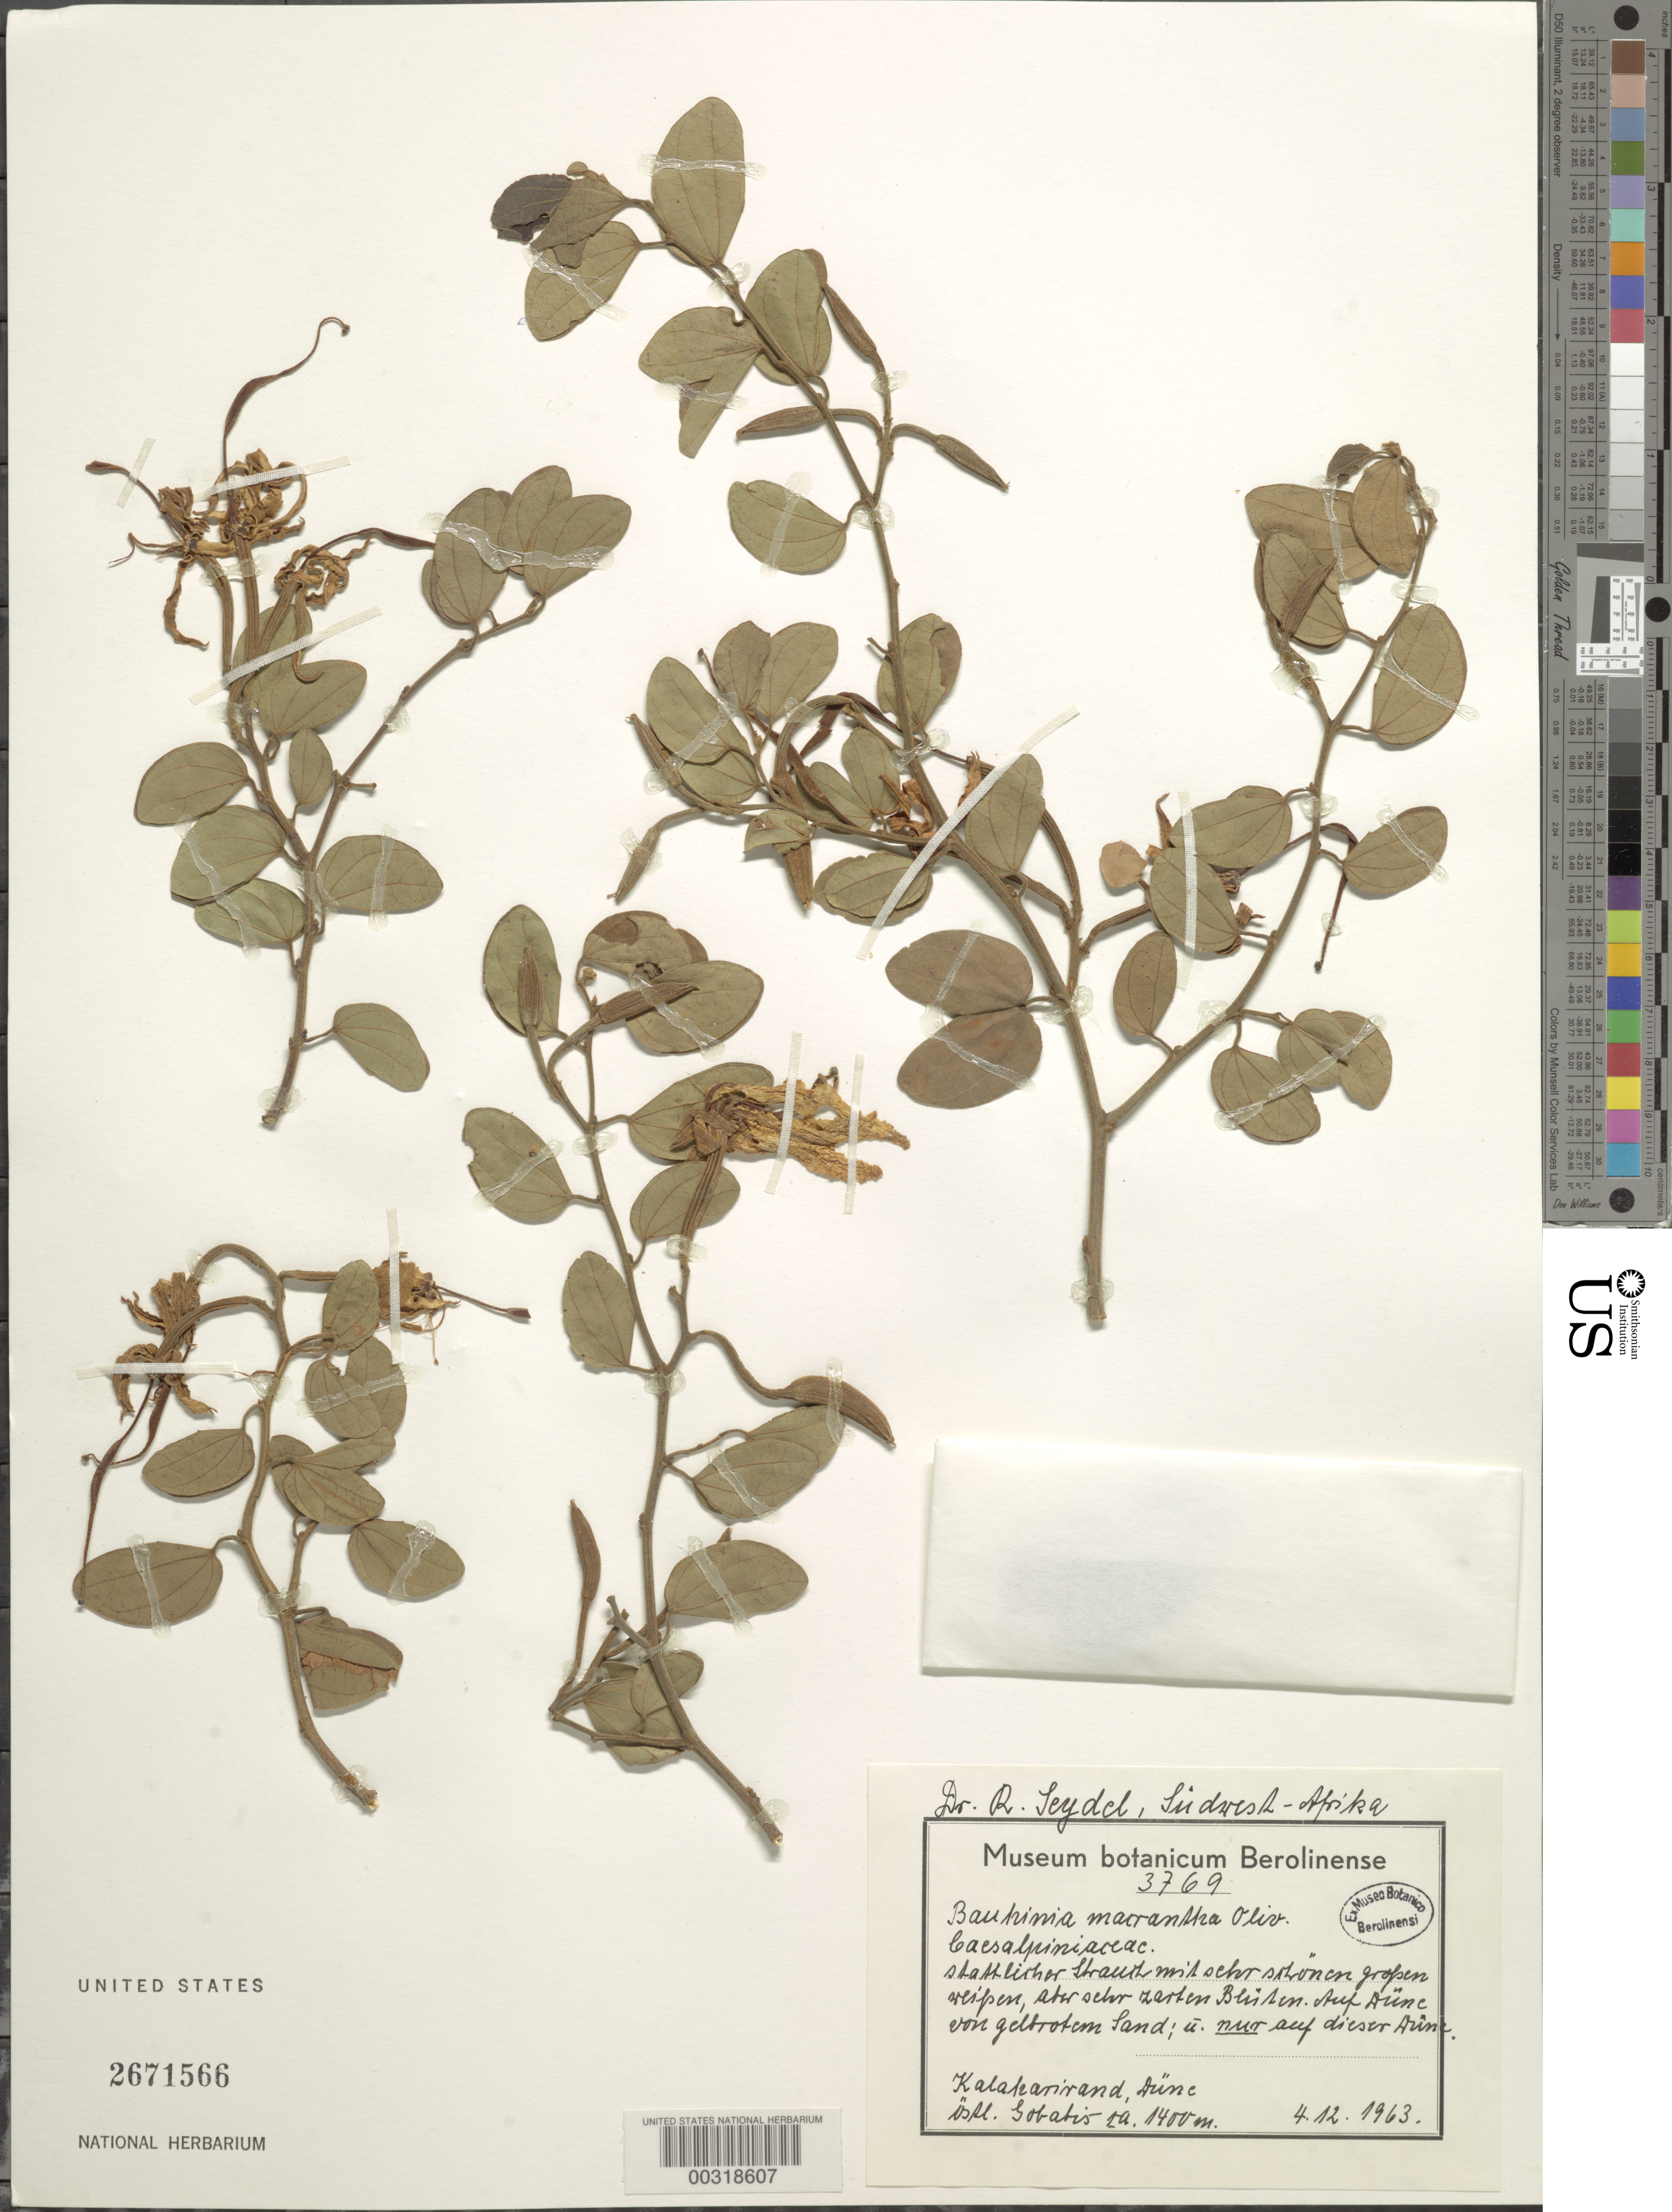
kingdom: Plantae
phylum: Tracheophyta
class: Magnoliopsida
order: Fabales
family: Fabaceae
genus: Bauhinia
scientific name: Bauhinia macrantha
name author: Oliv.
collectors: R. Seydel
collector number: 3769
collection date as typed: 04 Dec 1963 or 12 Apr 1963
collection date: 1963-04-12 or 1963-12-04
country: Namibia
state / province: Omaheke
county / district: Gobabis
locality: Kalalzarirand. [province now omaheke region?]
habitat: Sanddune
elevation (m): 1400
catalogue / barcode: US 2671566